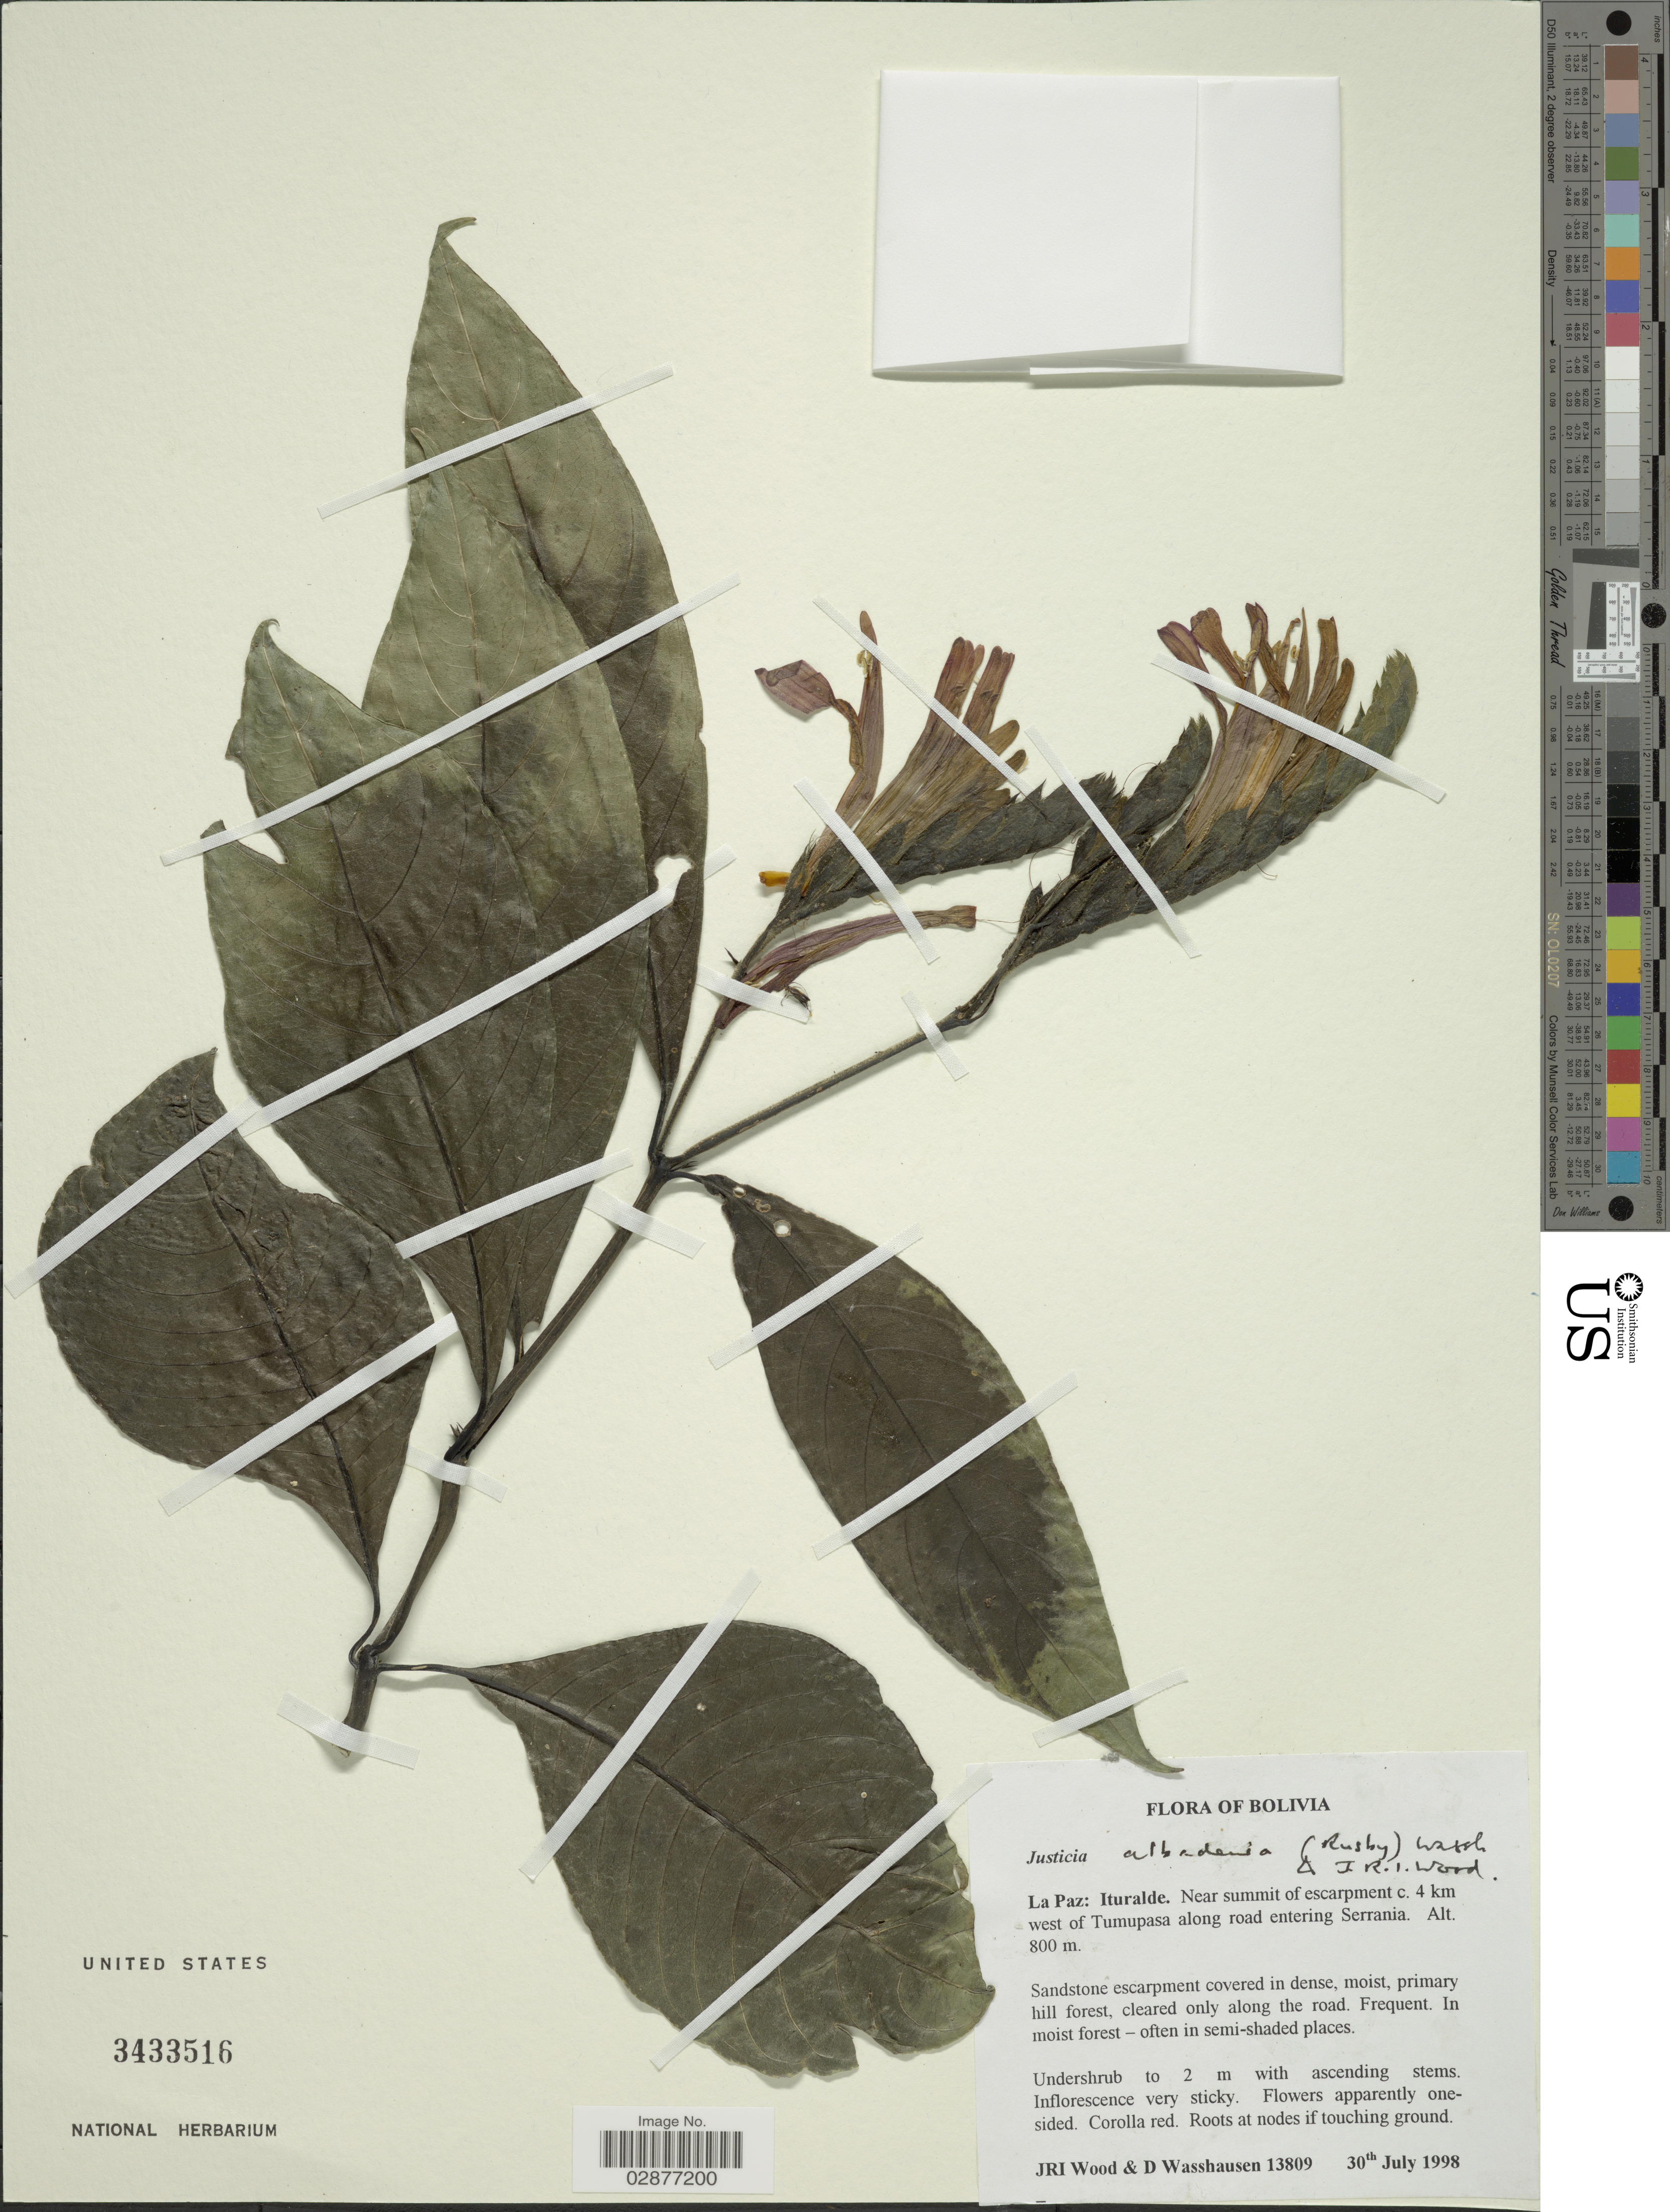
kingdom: Plantae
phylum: Tracheophyta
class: Magnoliopsida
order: Lamiales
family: Acanthaceae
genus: Justicia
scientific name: Justicia albadenia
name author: (Rusby) Wassh. & J.R.I. Wood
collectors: J. R. I. Wood & D. C. Wasshausen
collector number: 13809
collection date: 1998-07-30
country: Bolivia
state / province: La Paz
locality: Ituralde. Near summit of escarpment c. 4 km west of Tumupasa along road entering Serrania.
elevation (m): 800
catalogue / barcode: US 3433516